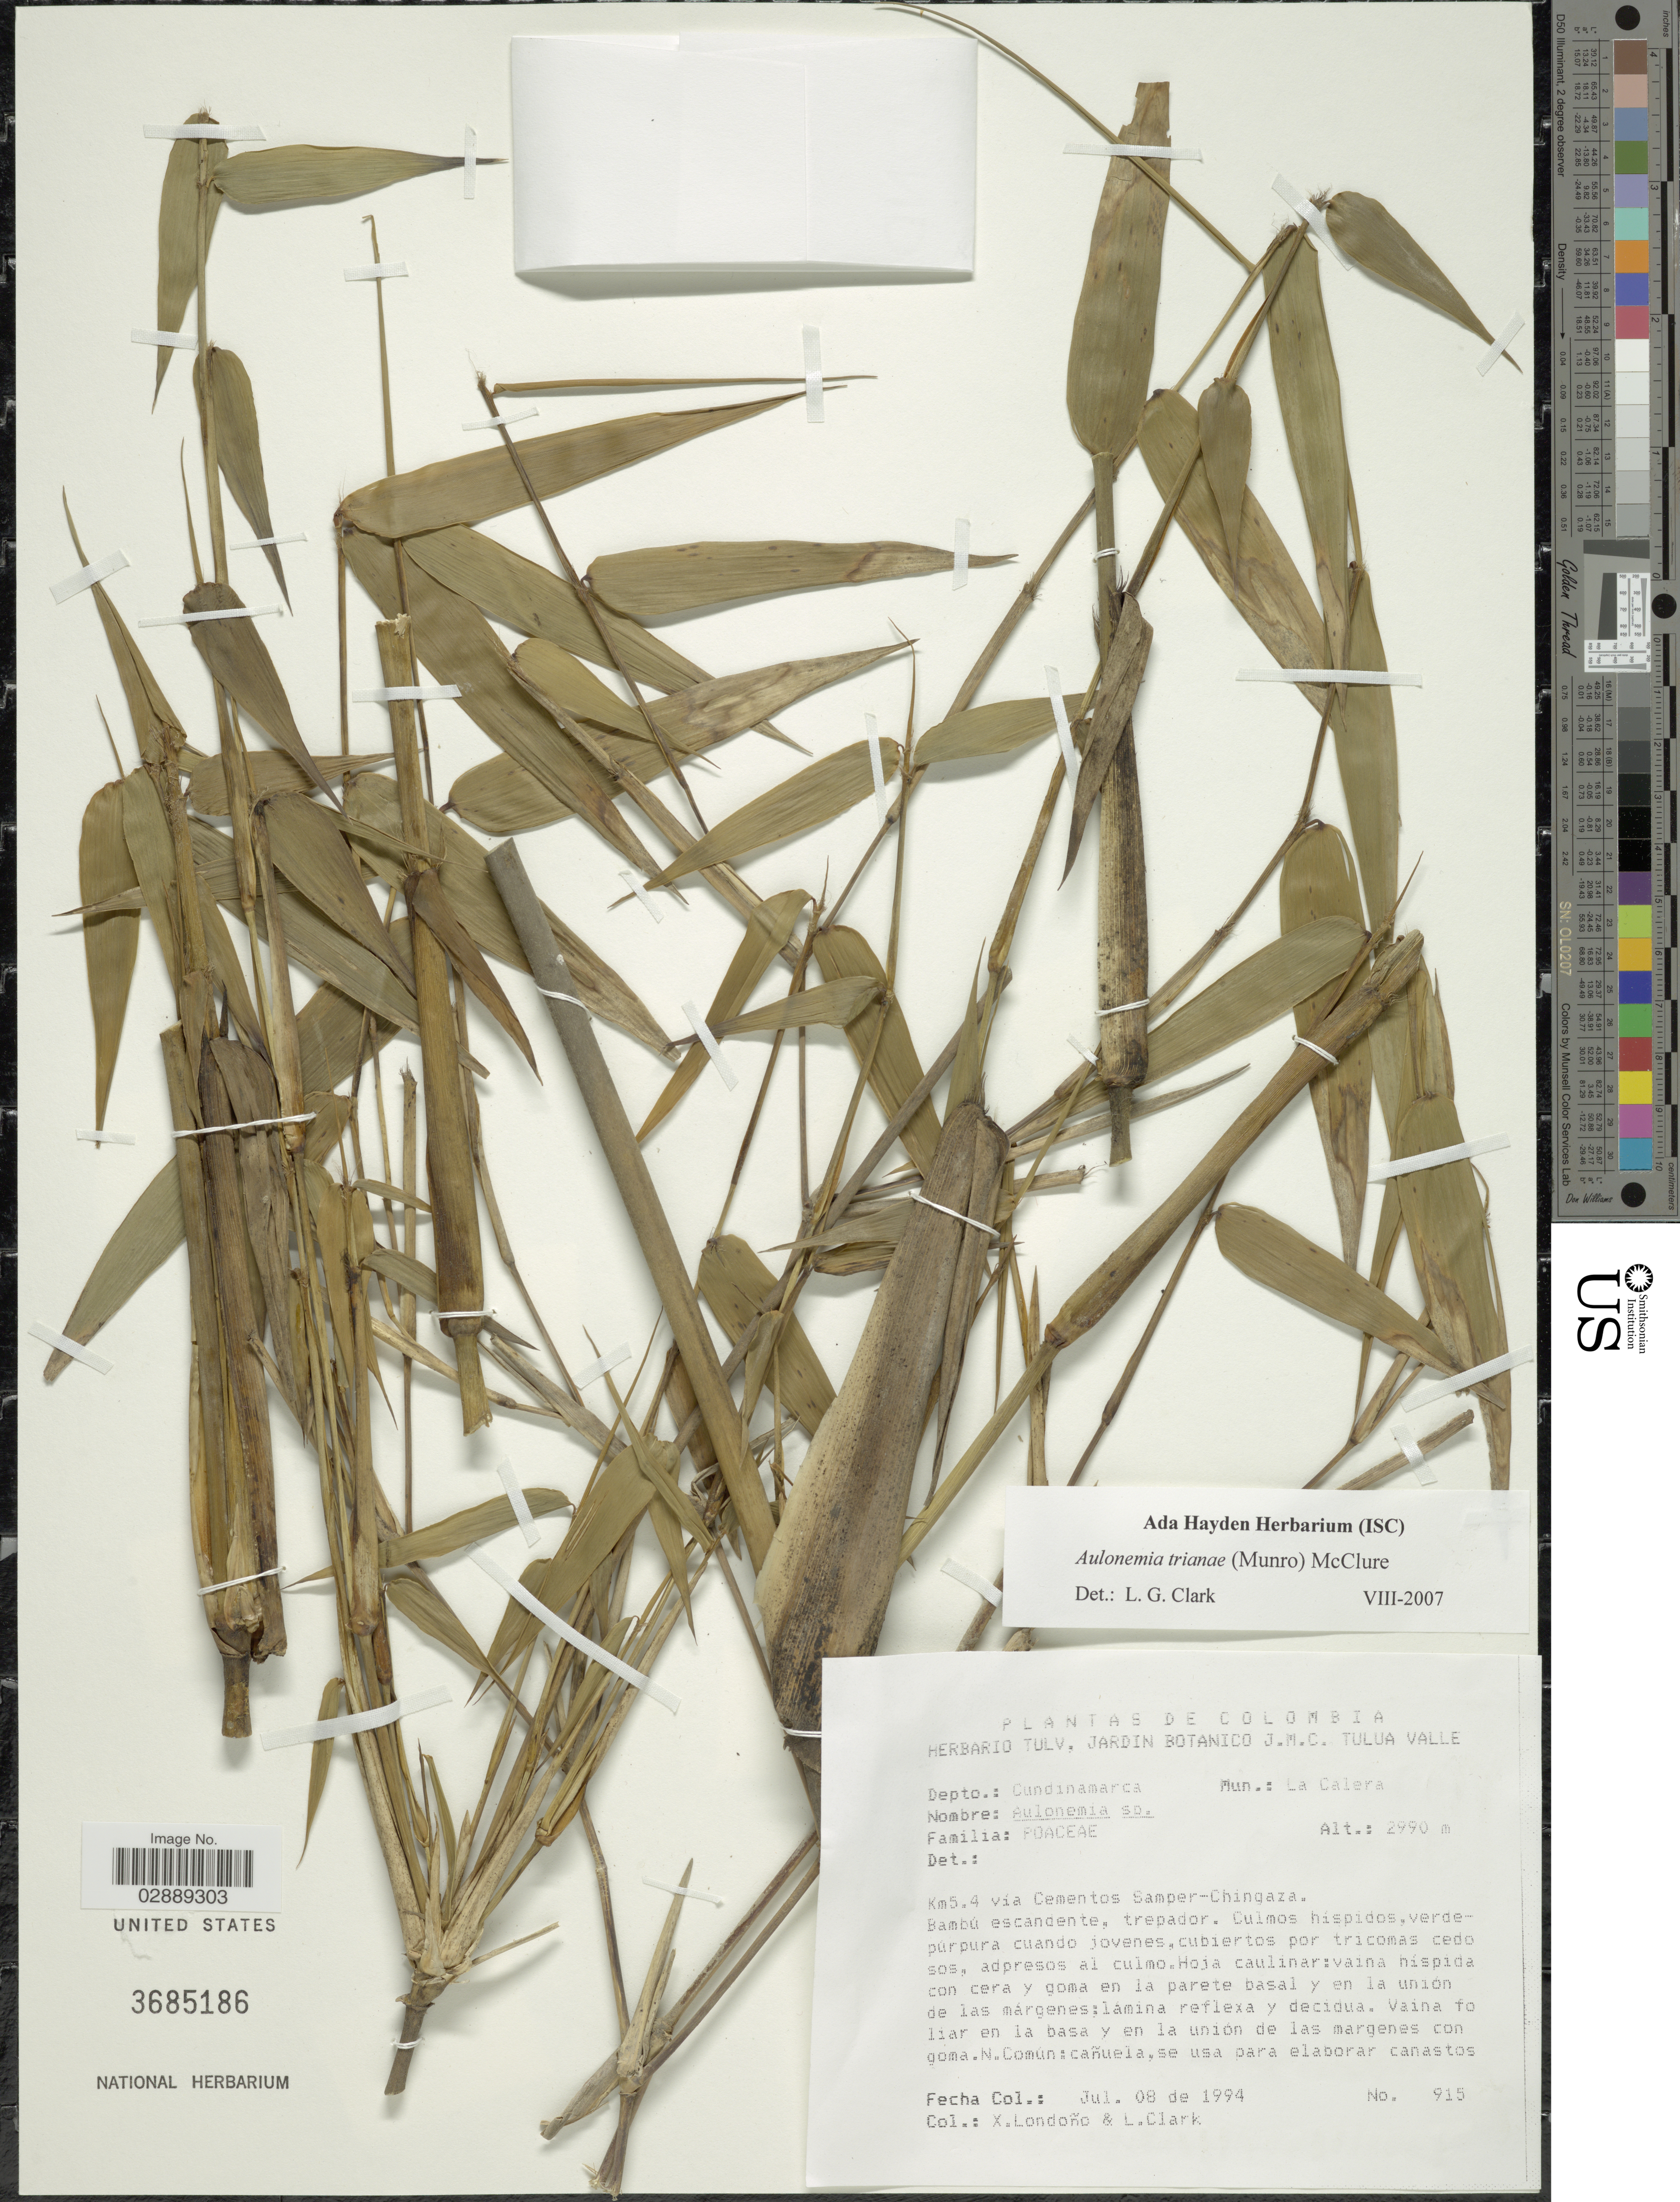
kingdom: Plantae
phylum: Tracheophyta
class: Liliopsida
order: Poales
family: Poaceae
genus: Aulonemia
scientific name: Aulonemia trianae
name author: (Munro) McClure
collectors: X. Londoño & L. Clark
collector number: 915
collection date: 1994-07-08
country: Colombia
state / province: Cundinamarca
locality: Km 5.4 via Cementos Samper-Chingaza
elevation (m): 2990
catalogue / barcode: US 3685186